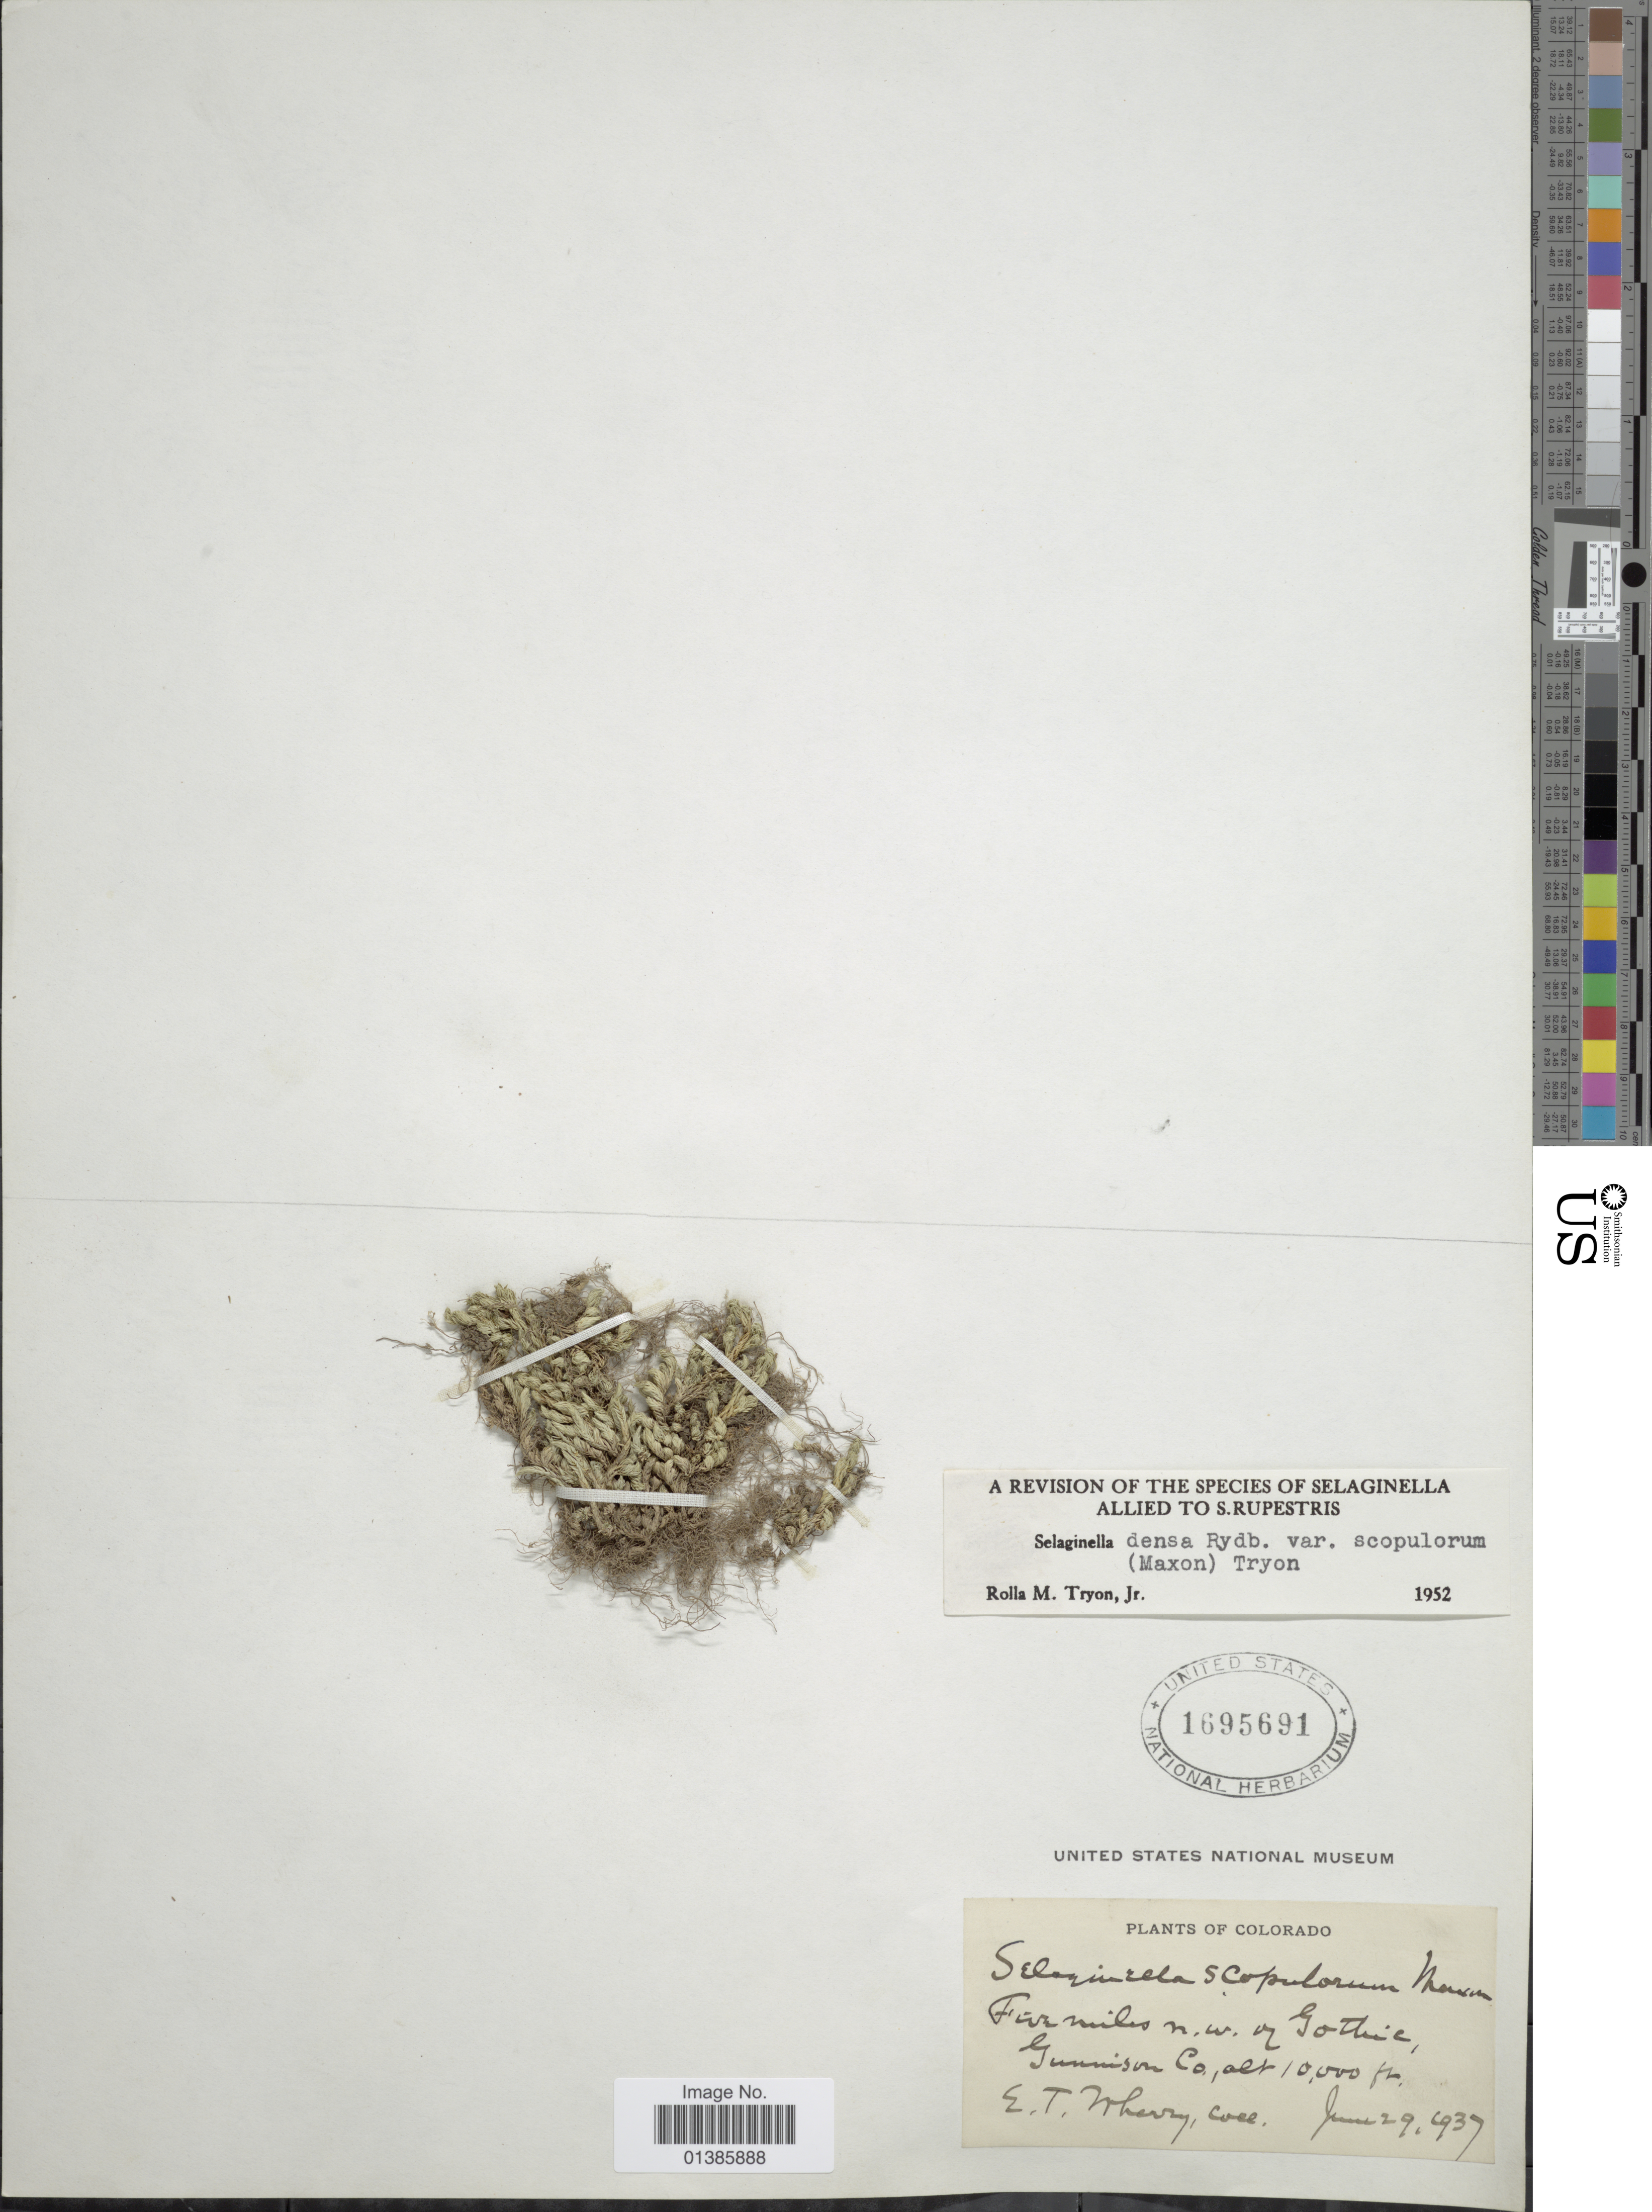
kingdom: Plantae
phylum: Tracheophyta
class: Lycopodiopsida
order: Selaginellales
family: Selaginellaceae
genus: Selaginella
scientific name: Selaginella densa var. scopulorum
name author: (Maxon) R.M. Tryon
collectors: E. T. Wherry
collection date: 1937-06-29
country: United States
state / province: Colorado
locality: Four miles N.W. of Gothic, Gunnison Co.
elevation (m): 3048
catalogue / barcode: US 1695691